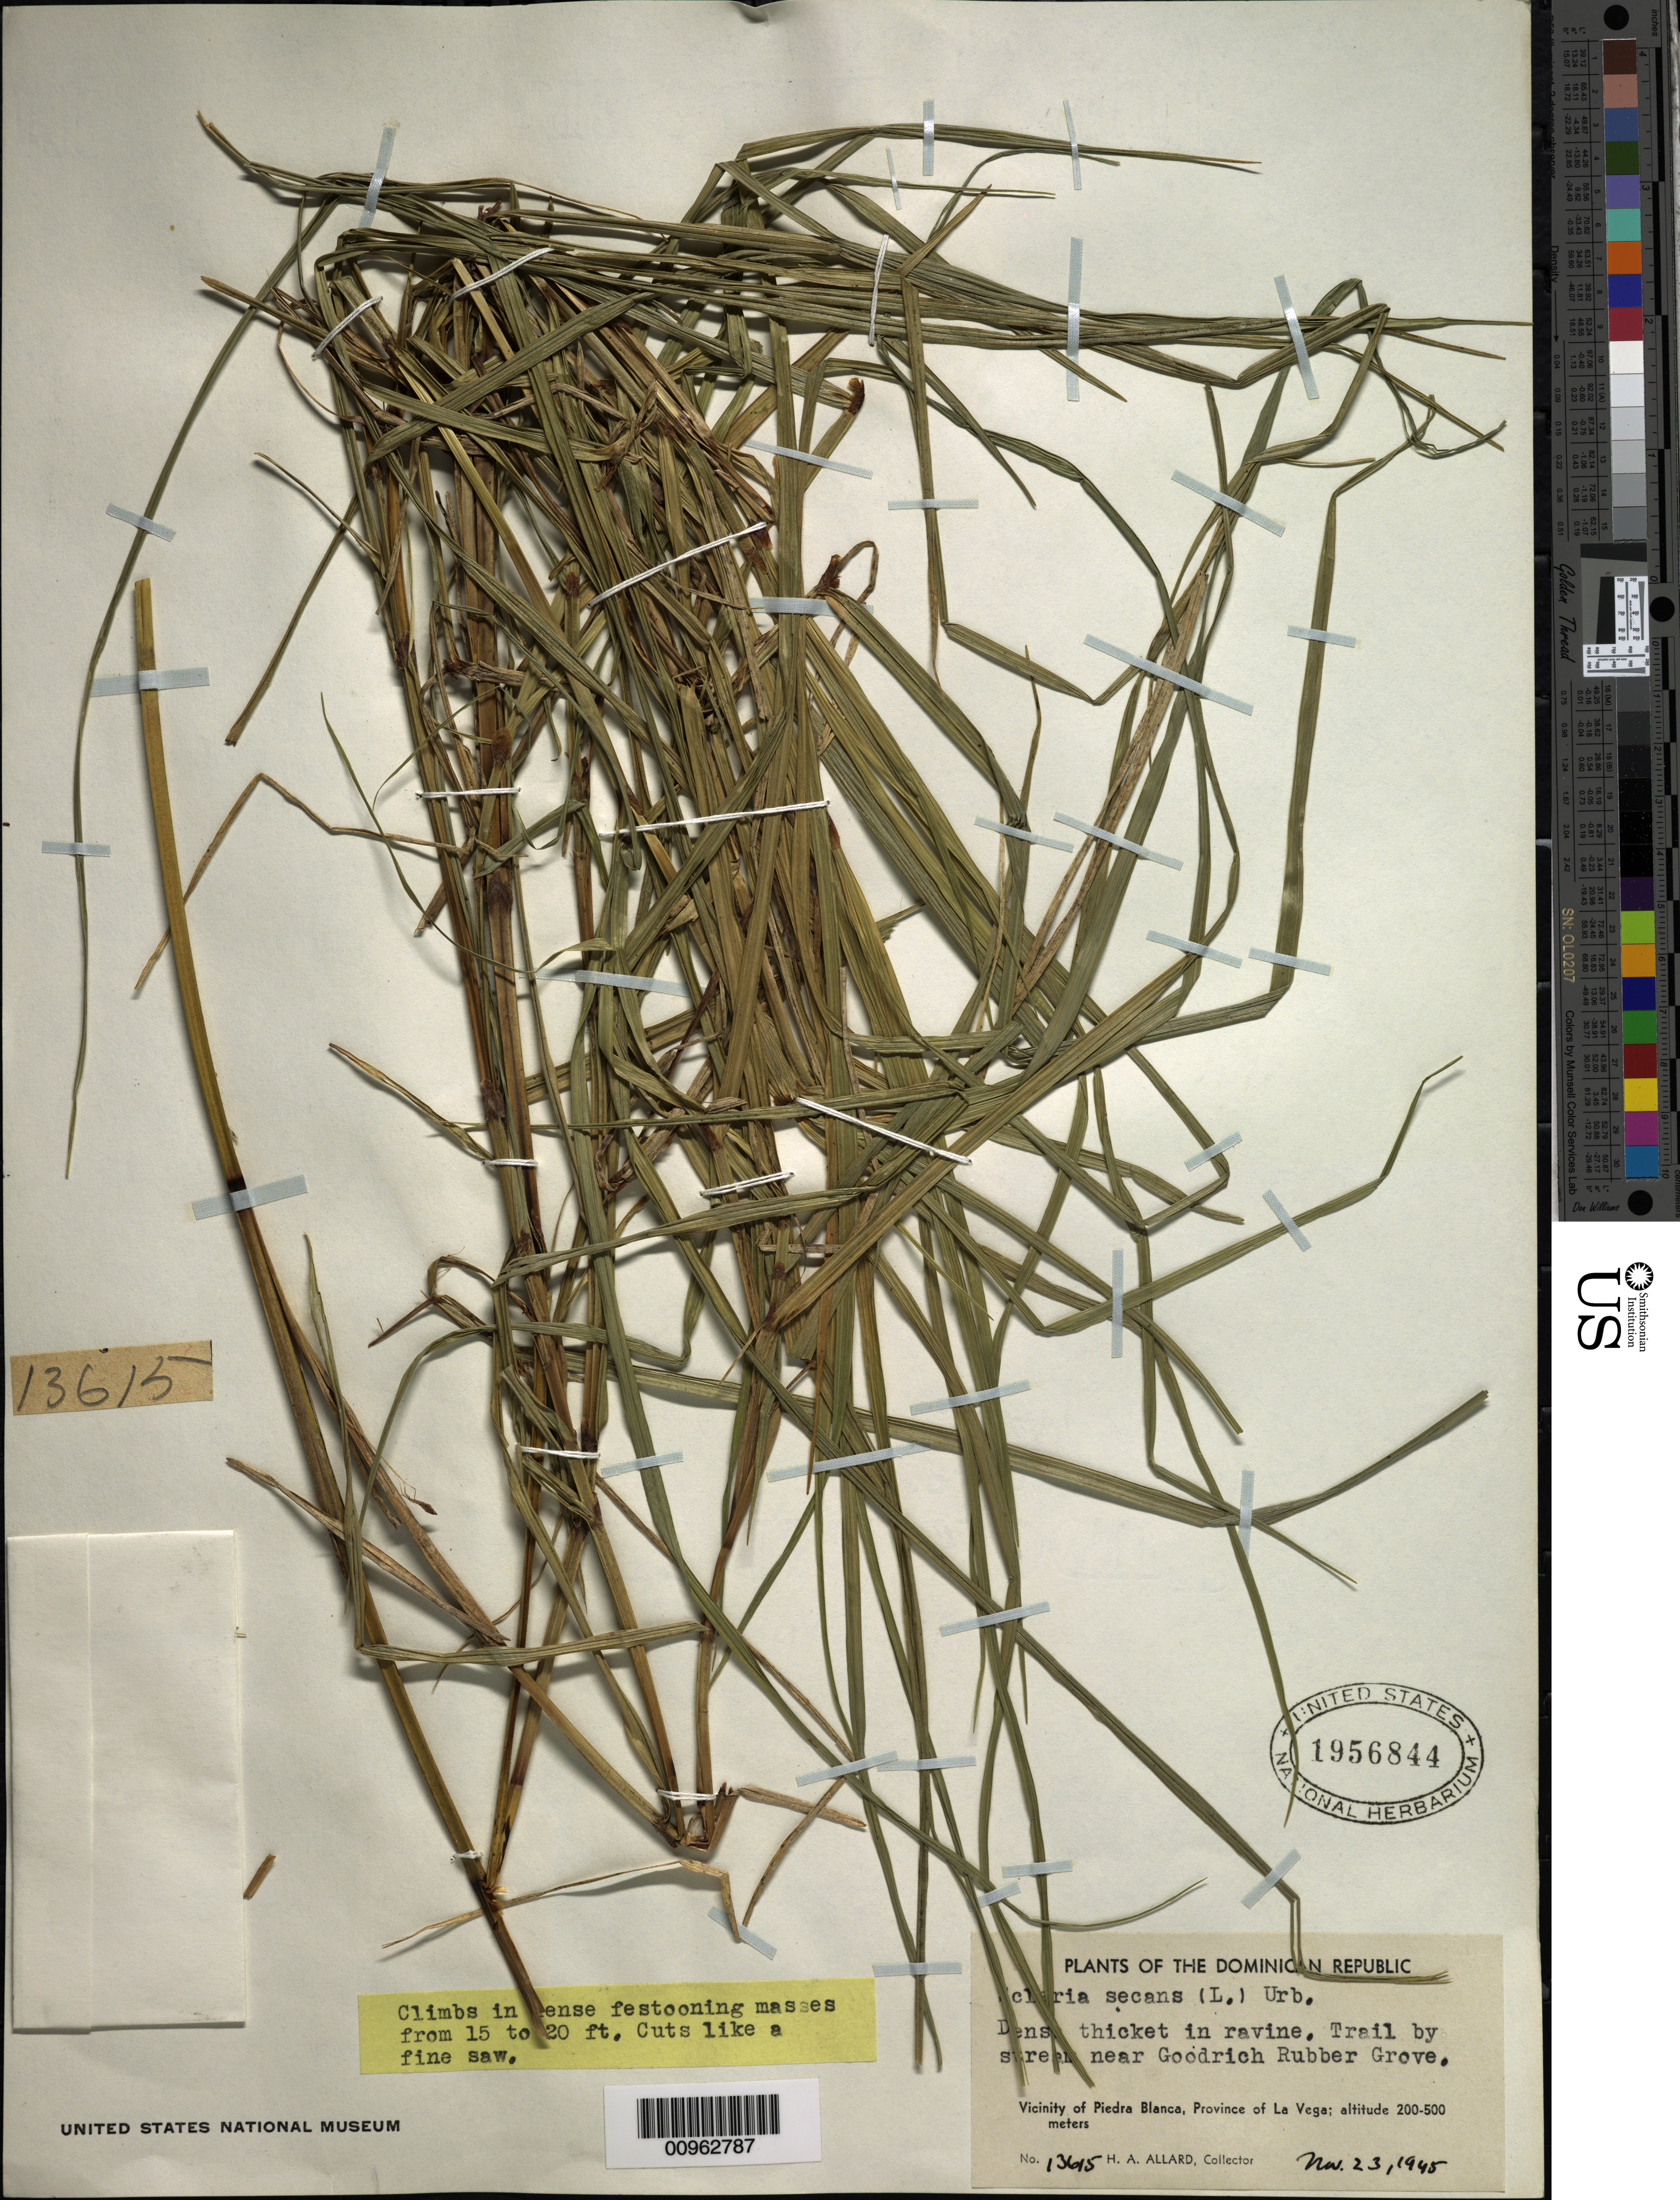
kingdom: Plantae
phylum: Tracheophyta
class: Liliopsida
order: Poales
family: Cyperaceae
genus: Scleria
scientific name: Scleria secans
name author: (L.) Urb.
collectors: H. A. Allard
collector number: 13615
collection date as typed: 23 Nov 1945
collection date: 1945-11-23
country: Dominican Republic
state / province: La Vega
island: Hispaniola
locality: Vicinity of Piedra Blanca, trail by stream near Goodrich Rubber Grove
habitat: Dense thicket in ravine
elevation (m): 200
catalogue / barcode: US 1956844